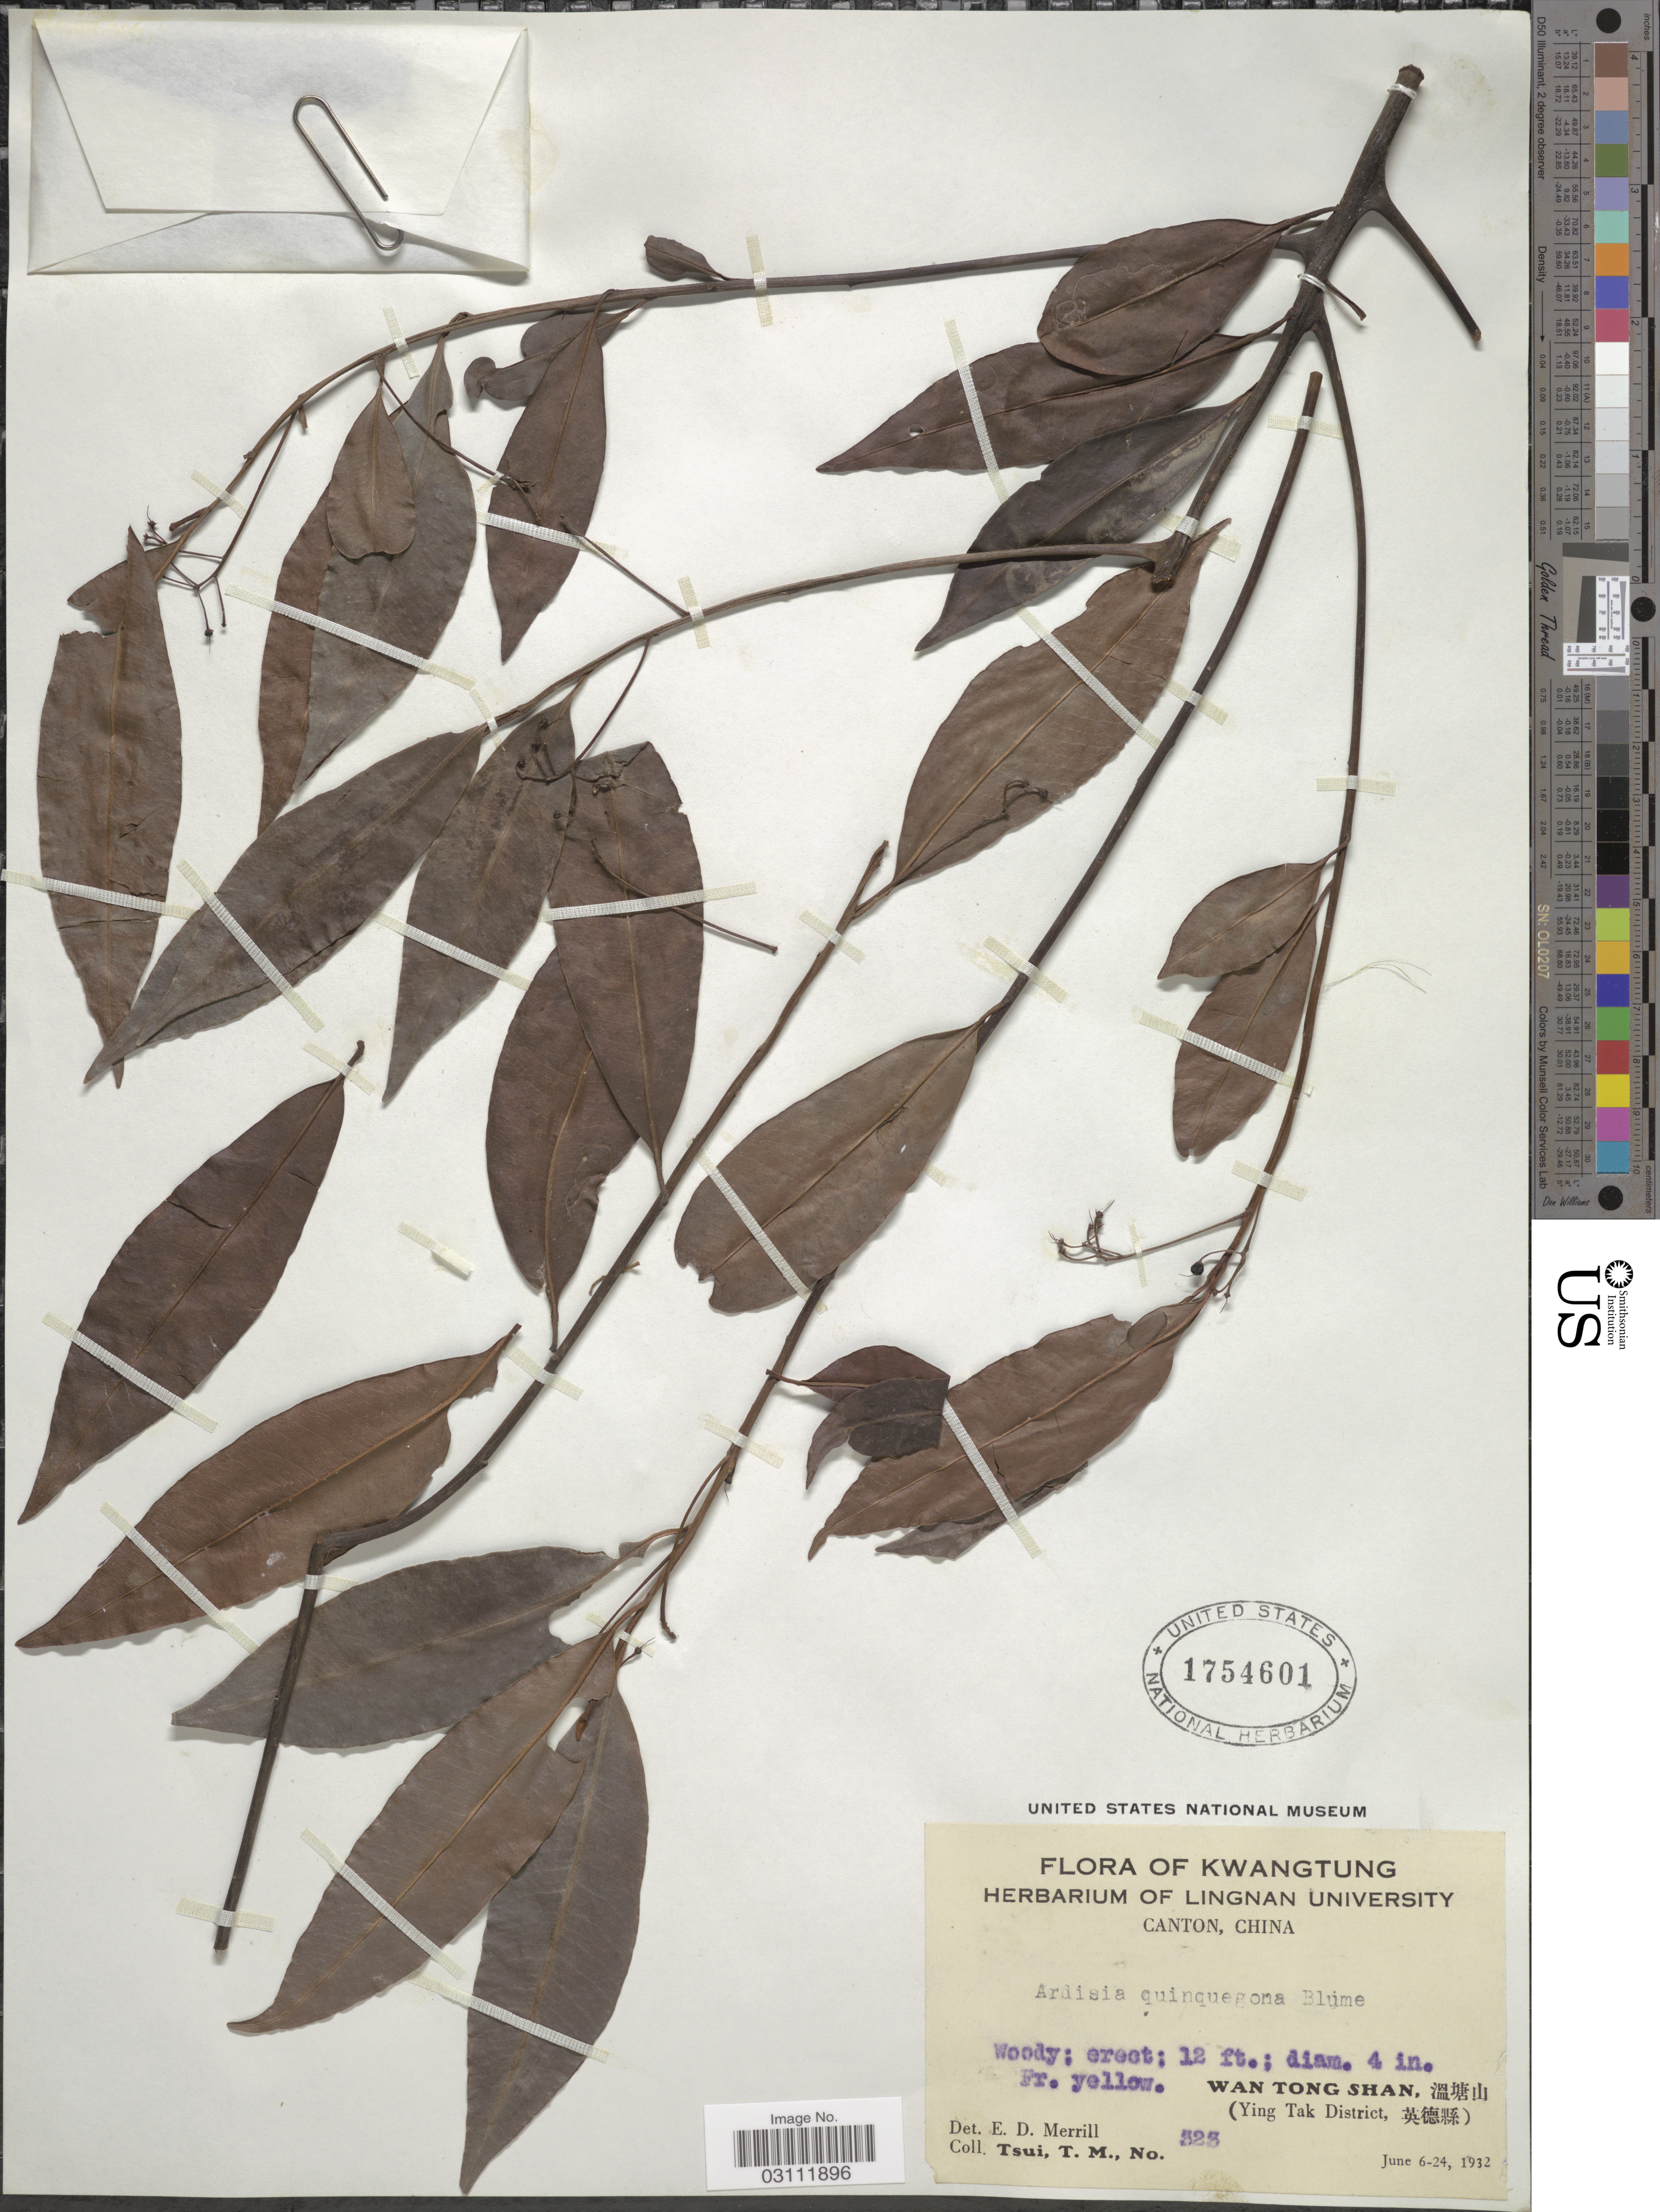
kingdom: Plantae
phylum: Tracheophyta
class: Magnoliopsida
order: Ericales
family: Primulaceae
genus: Ardisia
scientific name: Ardisia quinquegona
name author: Blume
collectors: T. Tsui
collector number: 323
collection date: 1932-06-06/1932-06-24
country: China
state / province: Guangdong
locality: Kwangtung. Wan Tong Shan (Yin Tak District).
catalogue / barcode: US 1754601